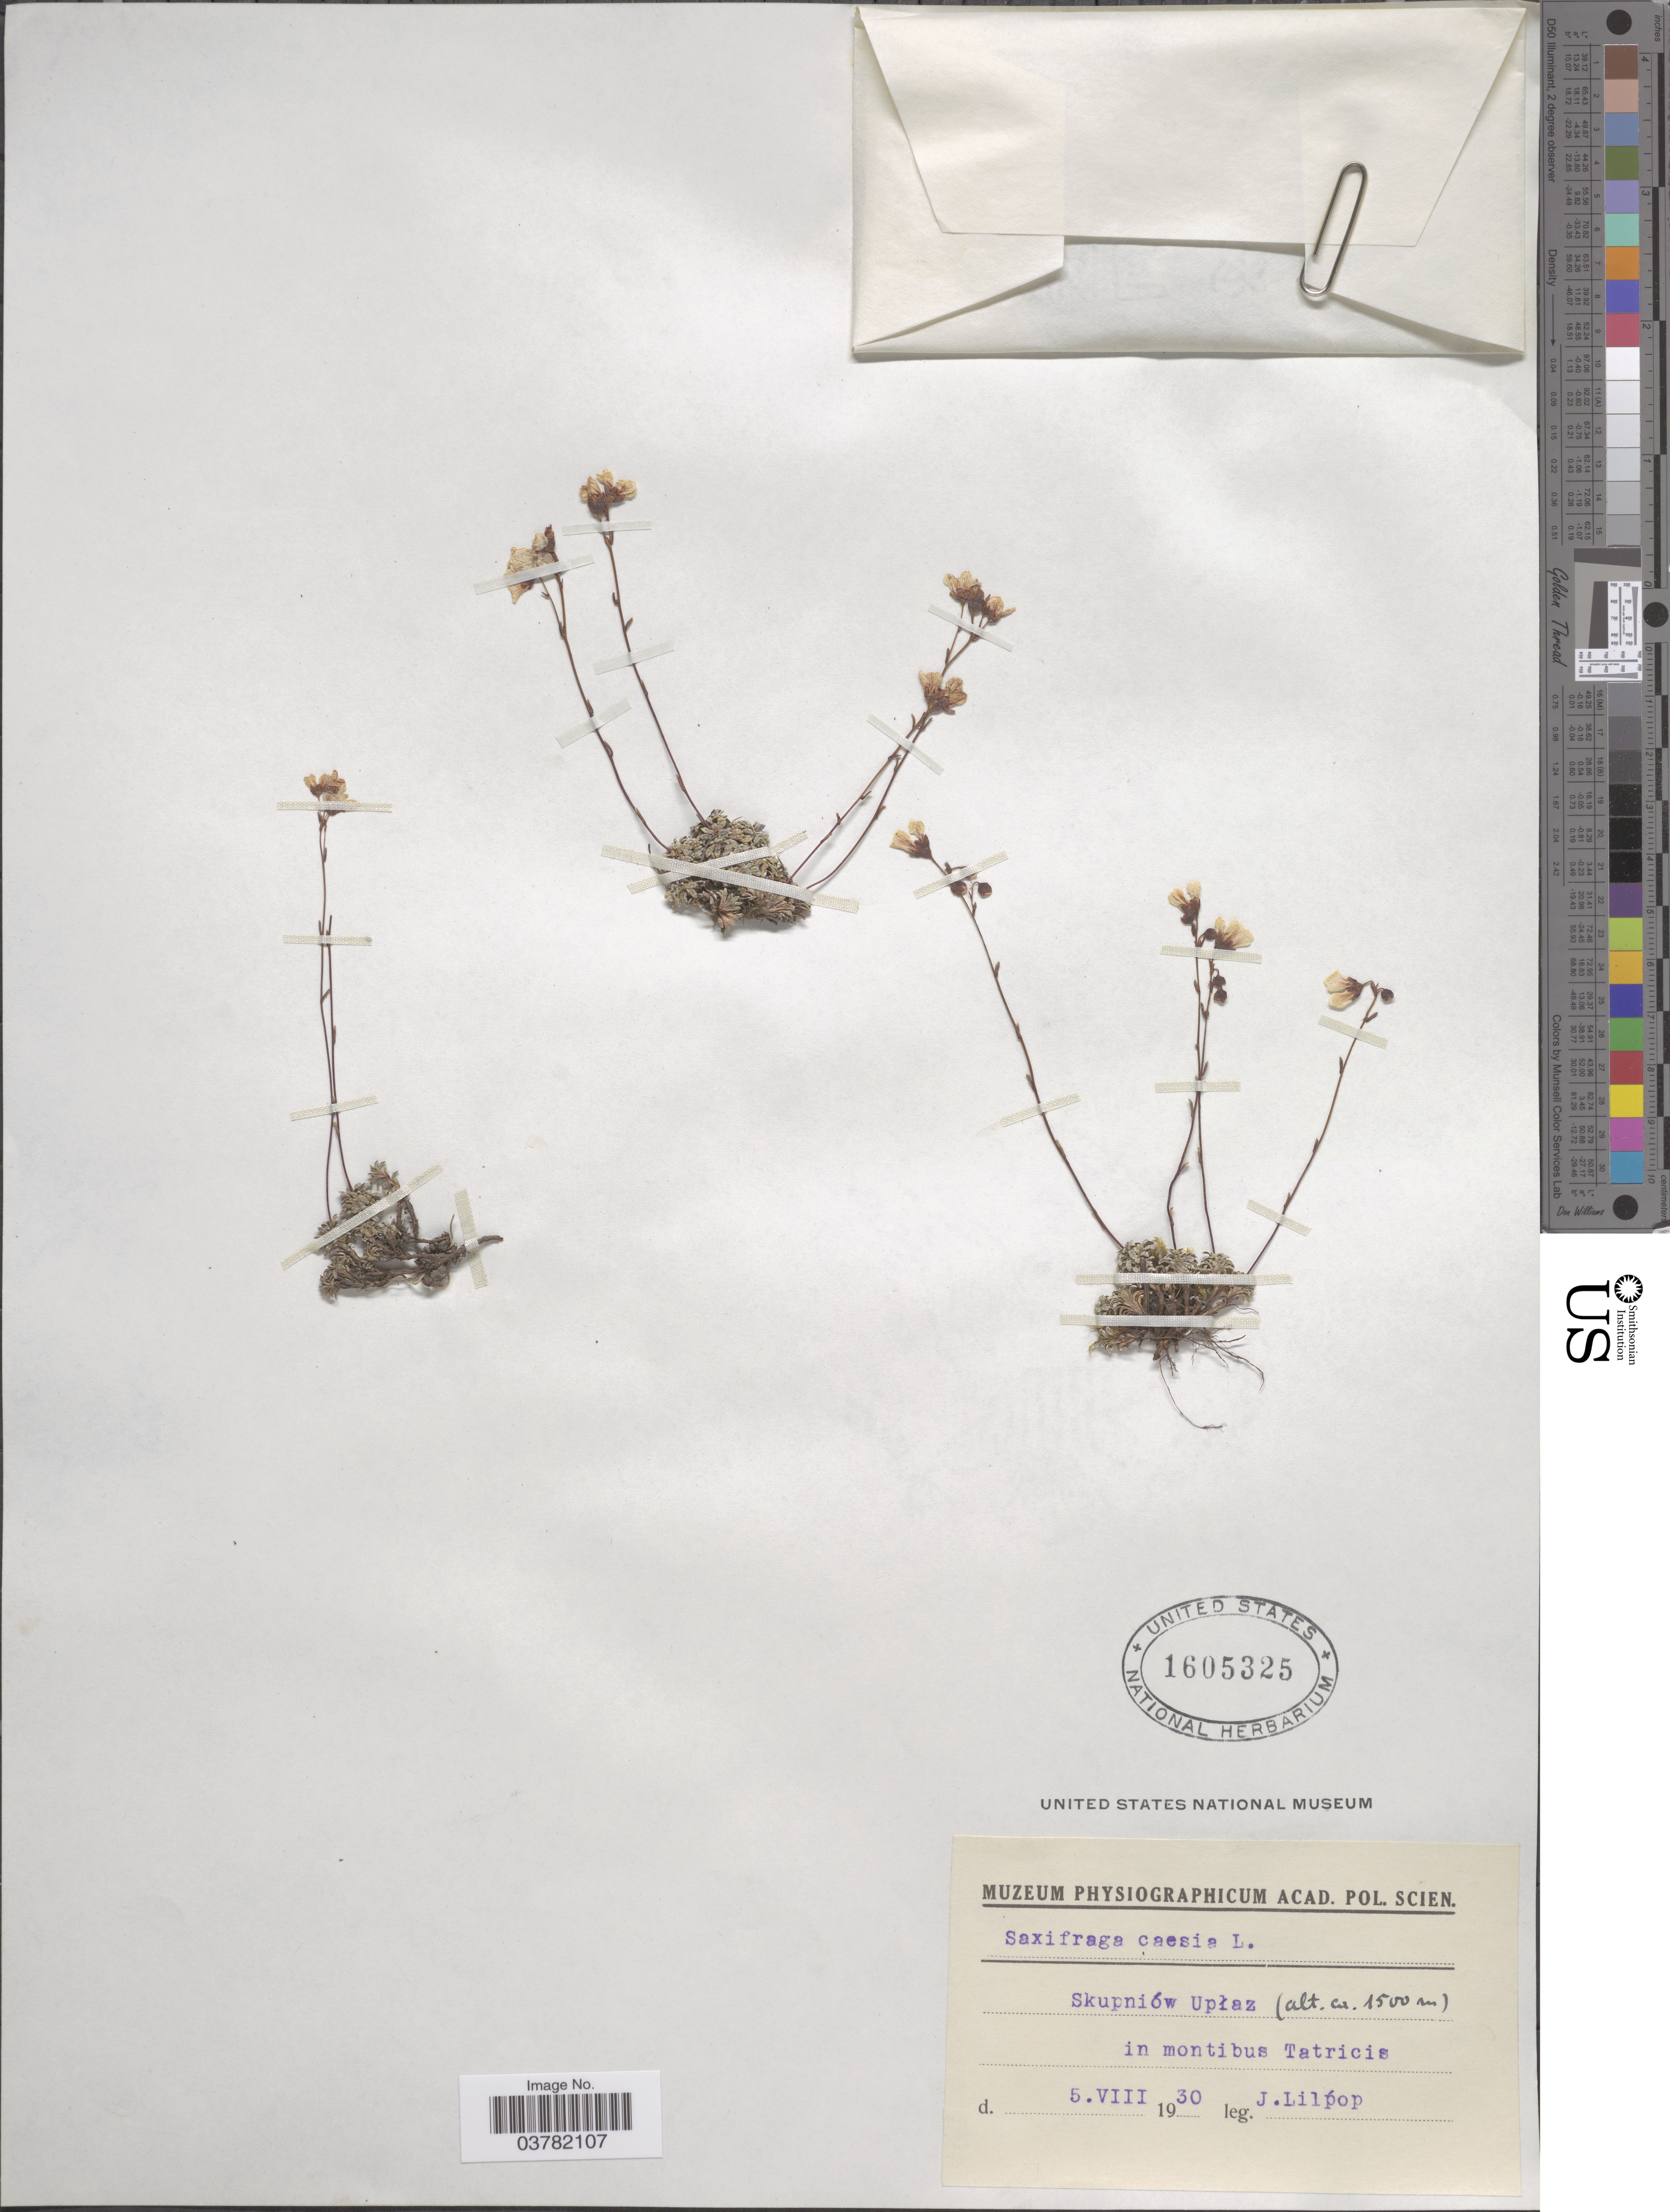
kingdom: Plantae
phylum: Tracheophyta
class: Magnoliopsida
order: Saxifragales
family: Saxifragaceae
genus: Saxifraga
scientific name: Saxifraga caesia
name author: L.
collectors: J. Lilpop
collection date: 1930-08-05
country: Poland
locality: Skupniów Upłaz in montibus Tatricis.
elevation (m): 1500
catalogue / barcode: US 1605325